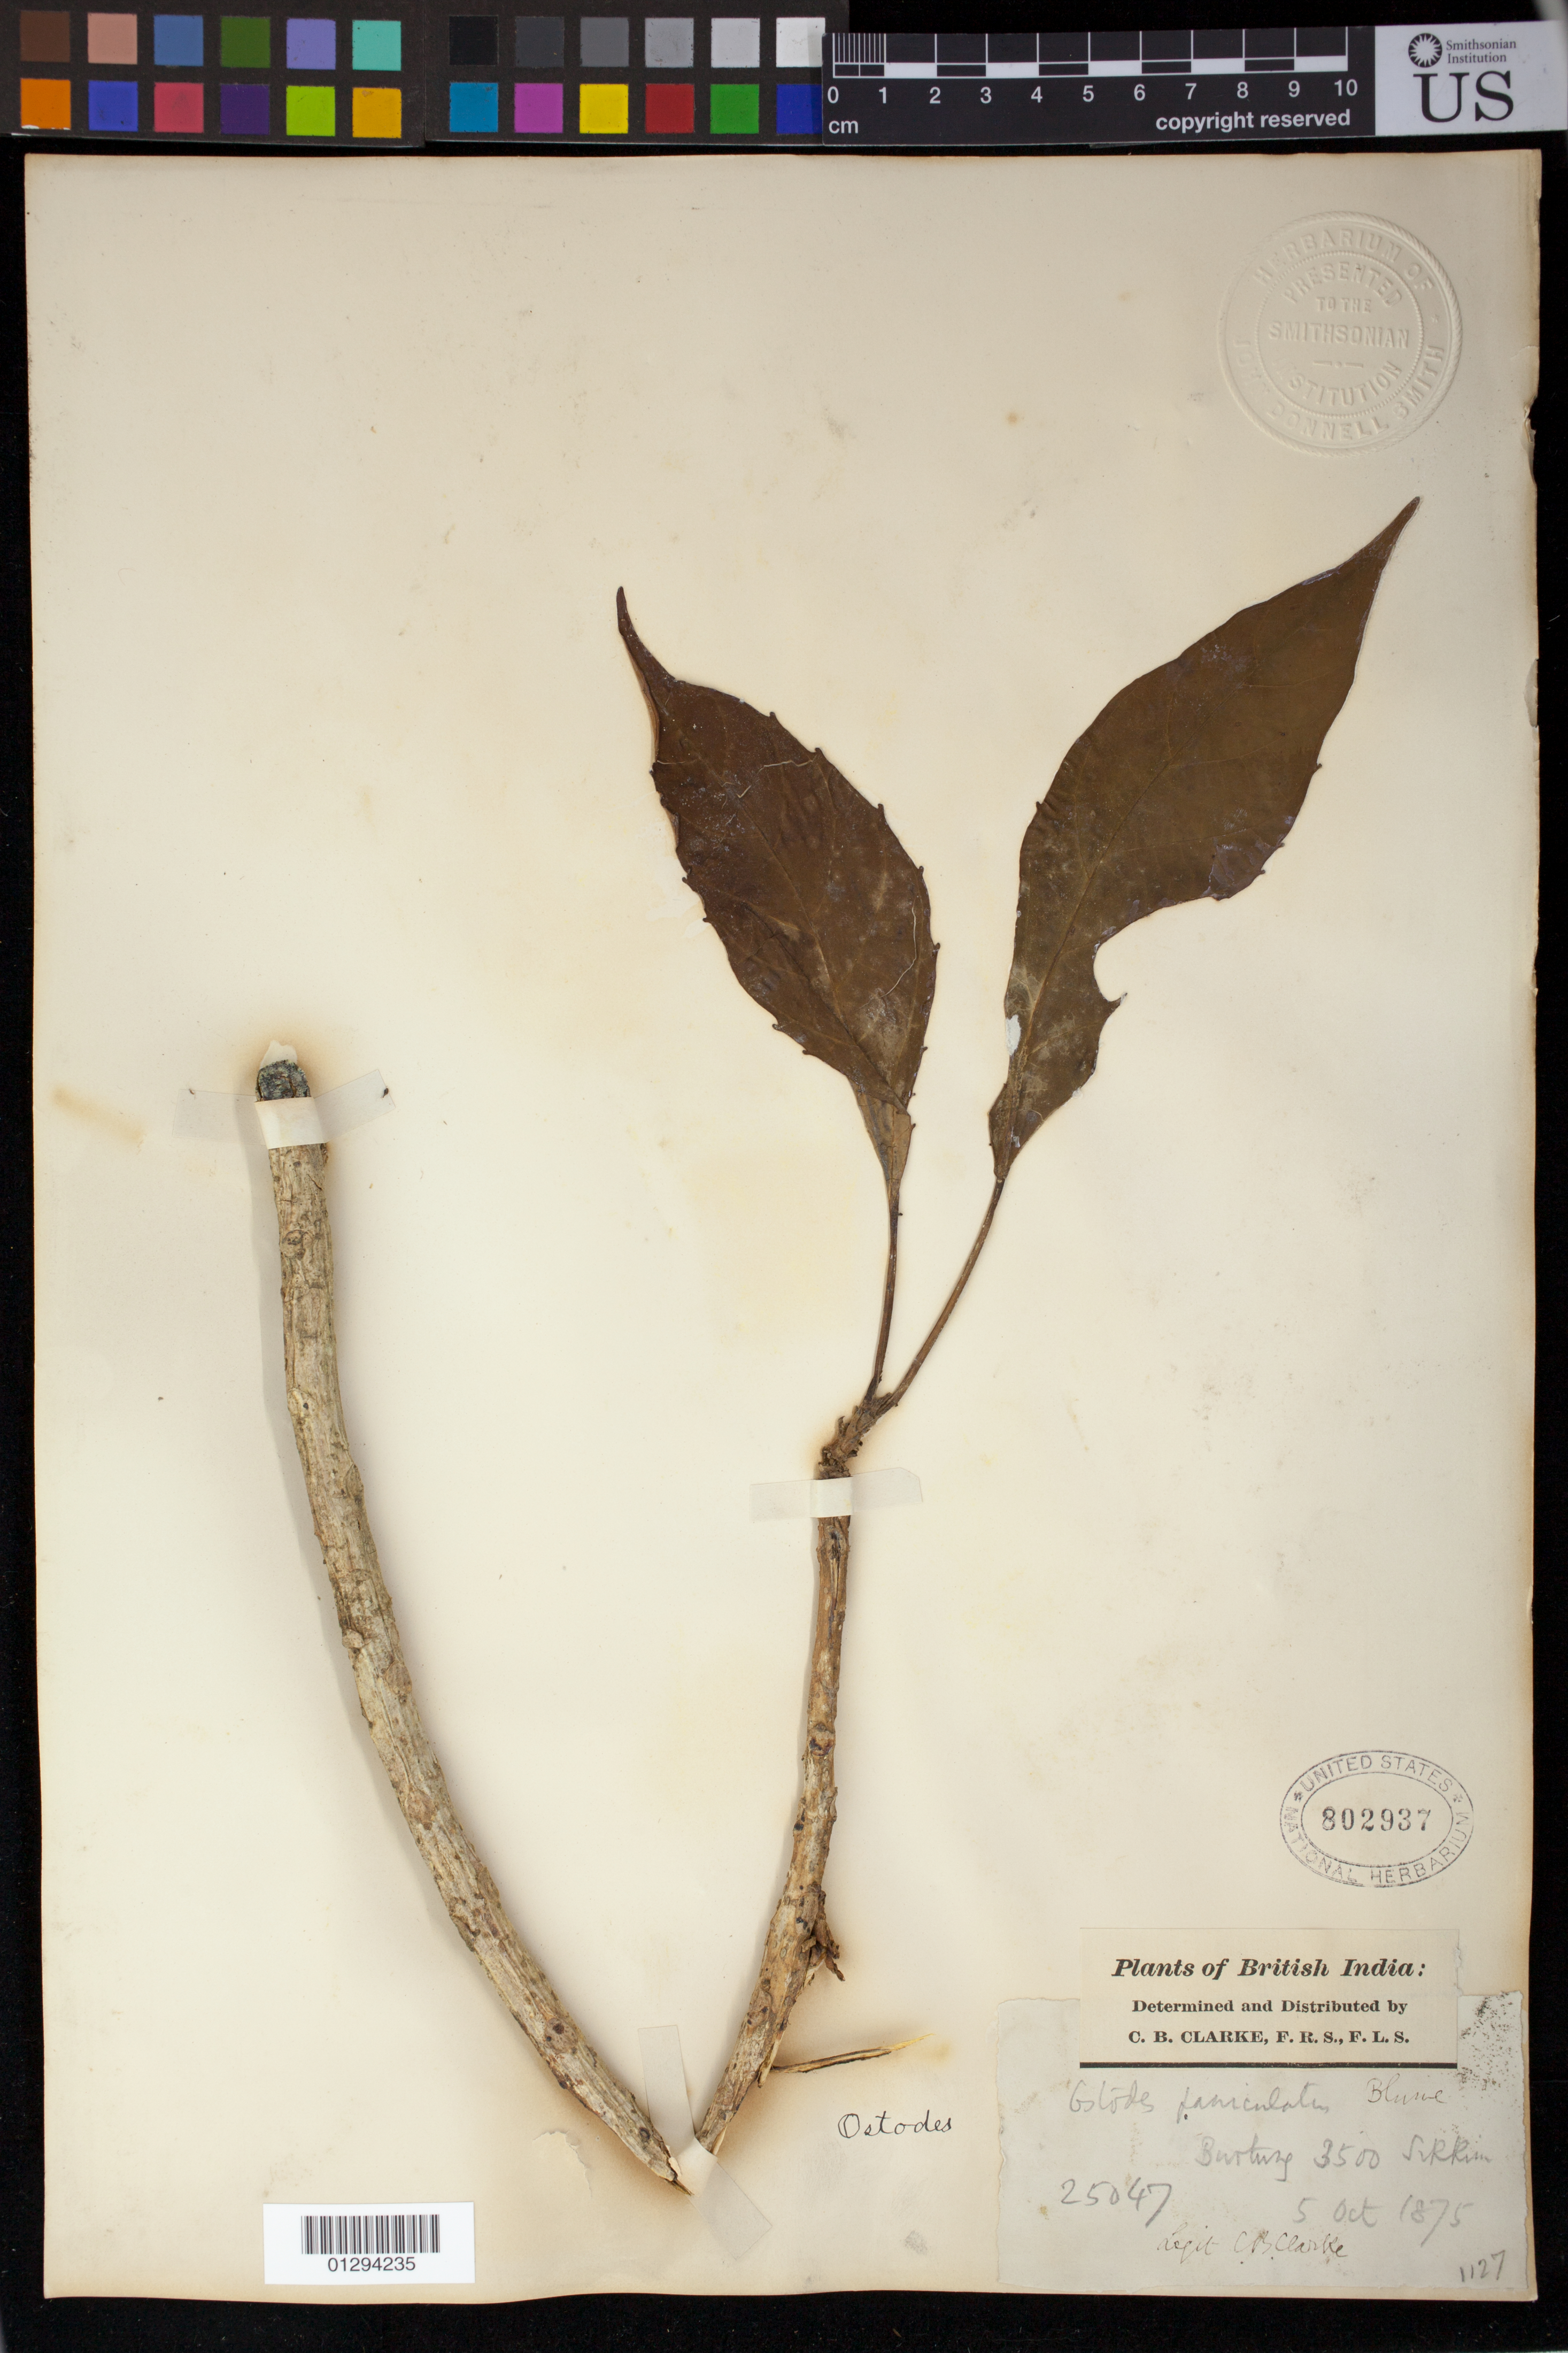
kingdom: Plantae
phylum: Tracheophyta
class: Magnoliopsida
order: Malpighiales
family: Euphorbiaceae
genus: Ostodes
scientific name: Ostodes paniculata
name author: Blume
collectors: C. B. Clarke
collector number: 25047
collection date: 1875-10-05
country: India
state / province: Sikkim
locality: Buotung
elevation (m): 3500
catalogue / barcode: US 802937